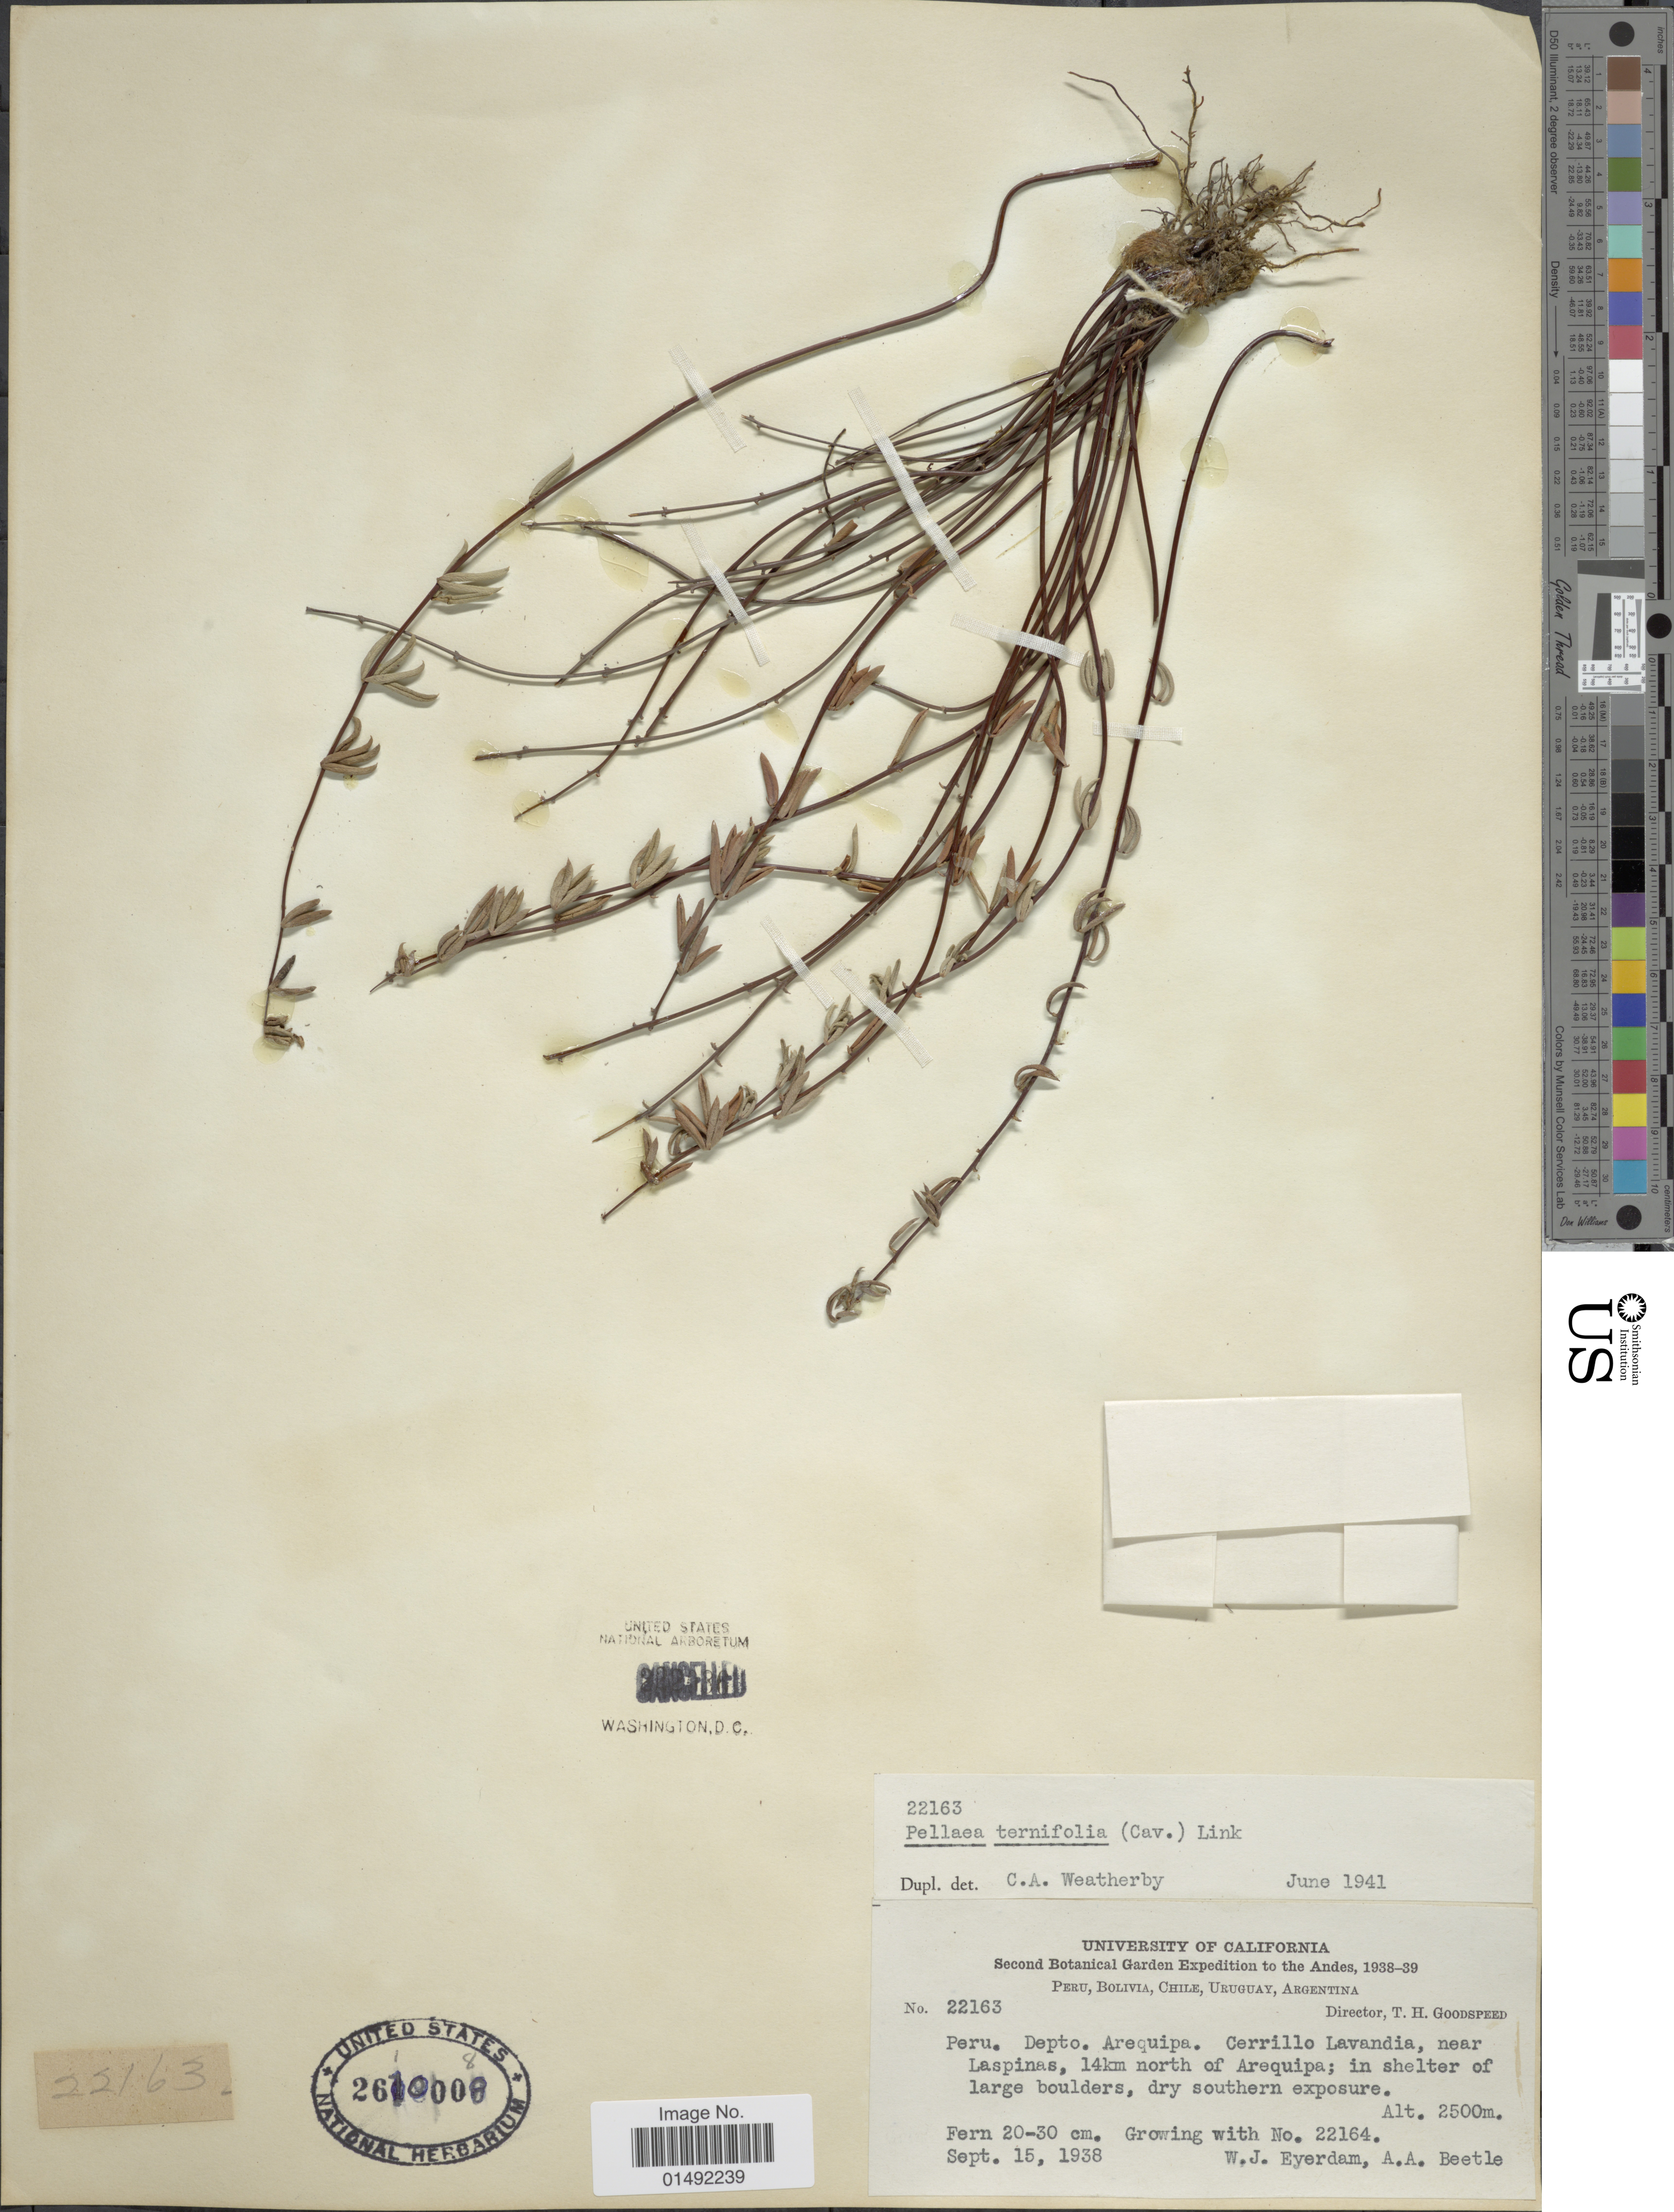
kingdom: Plantae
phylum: Tracheophyta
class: Polypodiopsida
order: Polypodiales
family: Pteridaceae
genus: Pellaea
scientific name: Pellaea ternifolia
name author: (Cav.) Link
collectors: W. J. Eyerdam & A. A. Beetle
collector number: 22163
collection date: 1938-09-15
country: Peru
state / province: Arequipa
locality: Depto Arequipa. Cerrillo Lavandia, near Laspinas, 14km north of Arequipa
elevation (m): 2500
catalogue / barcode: US 2610008